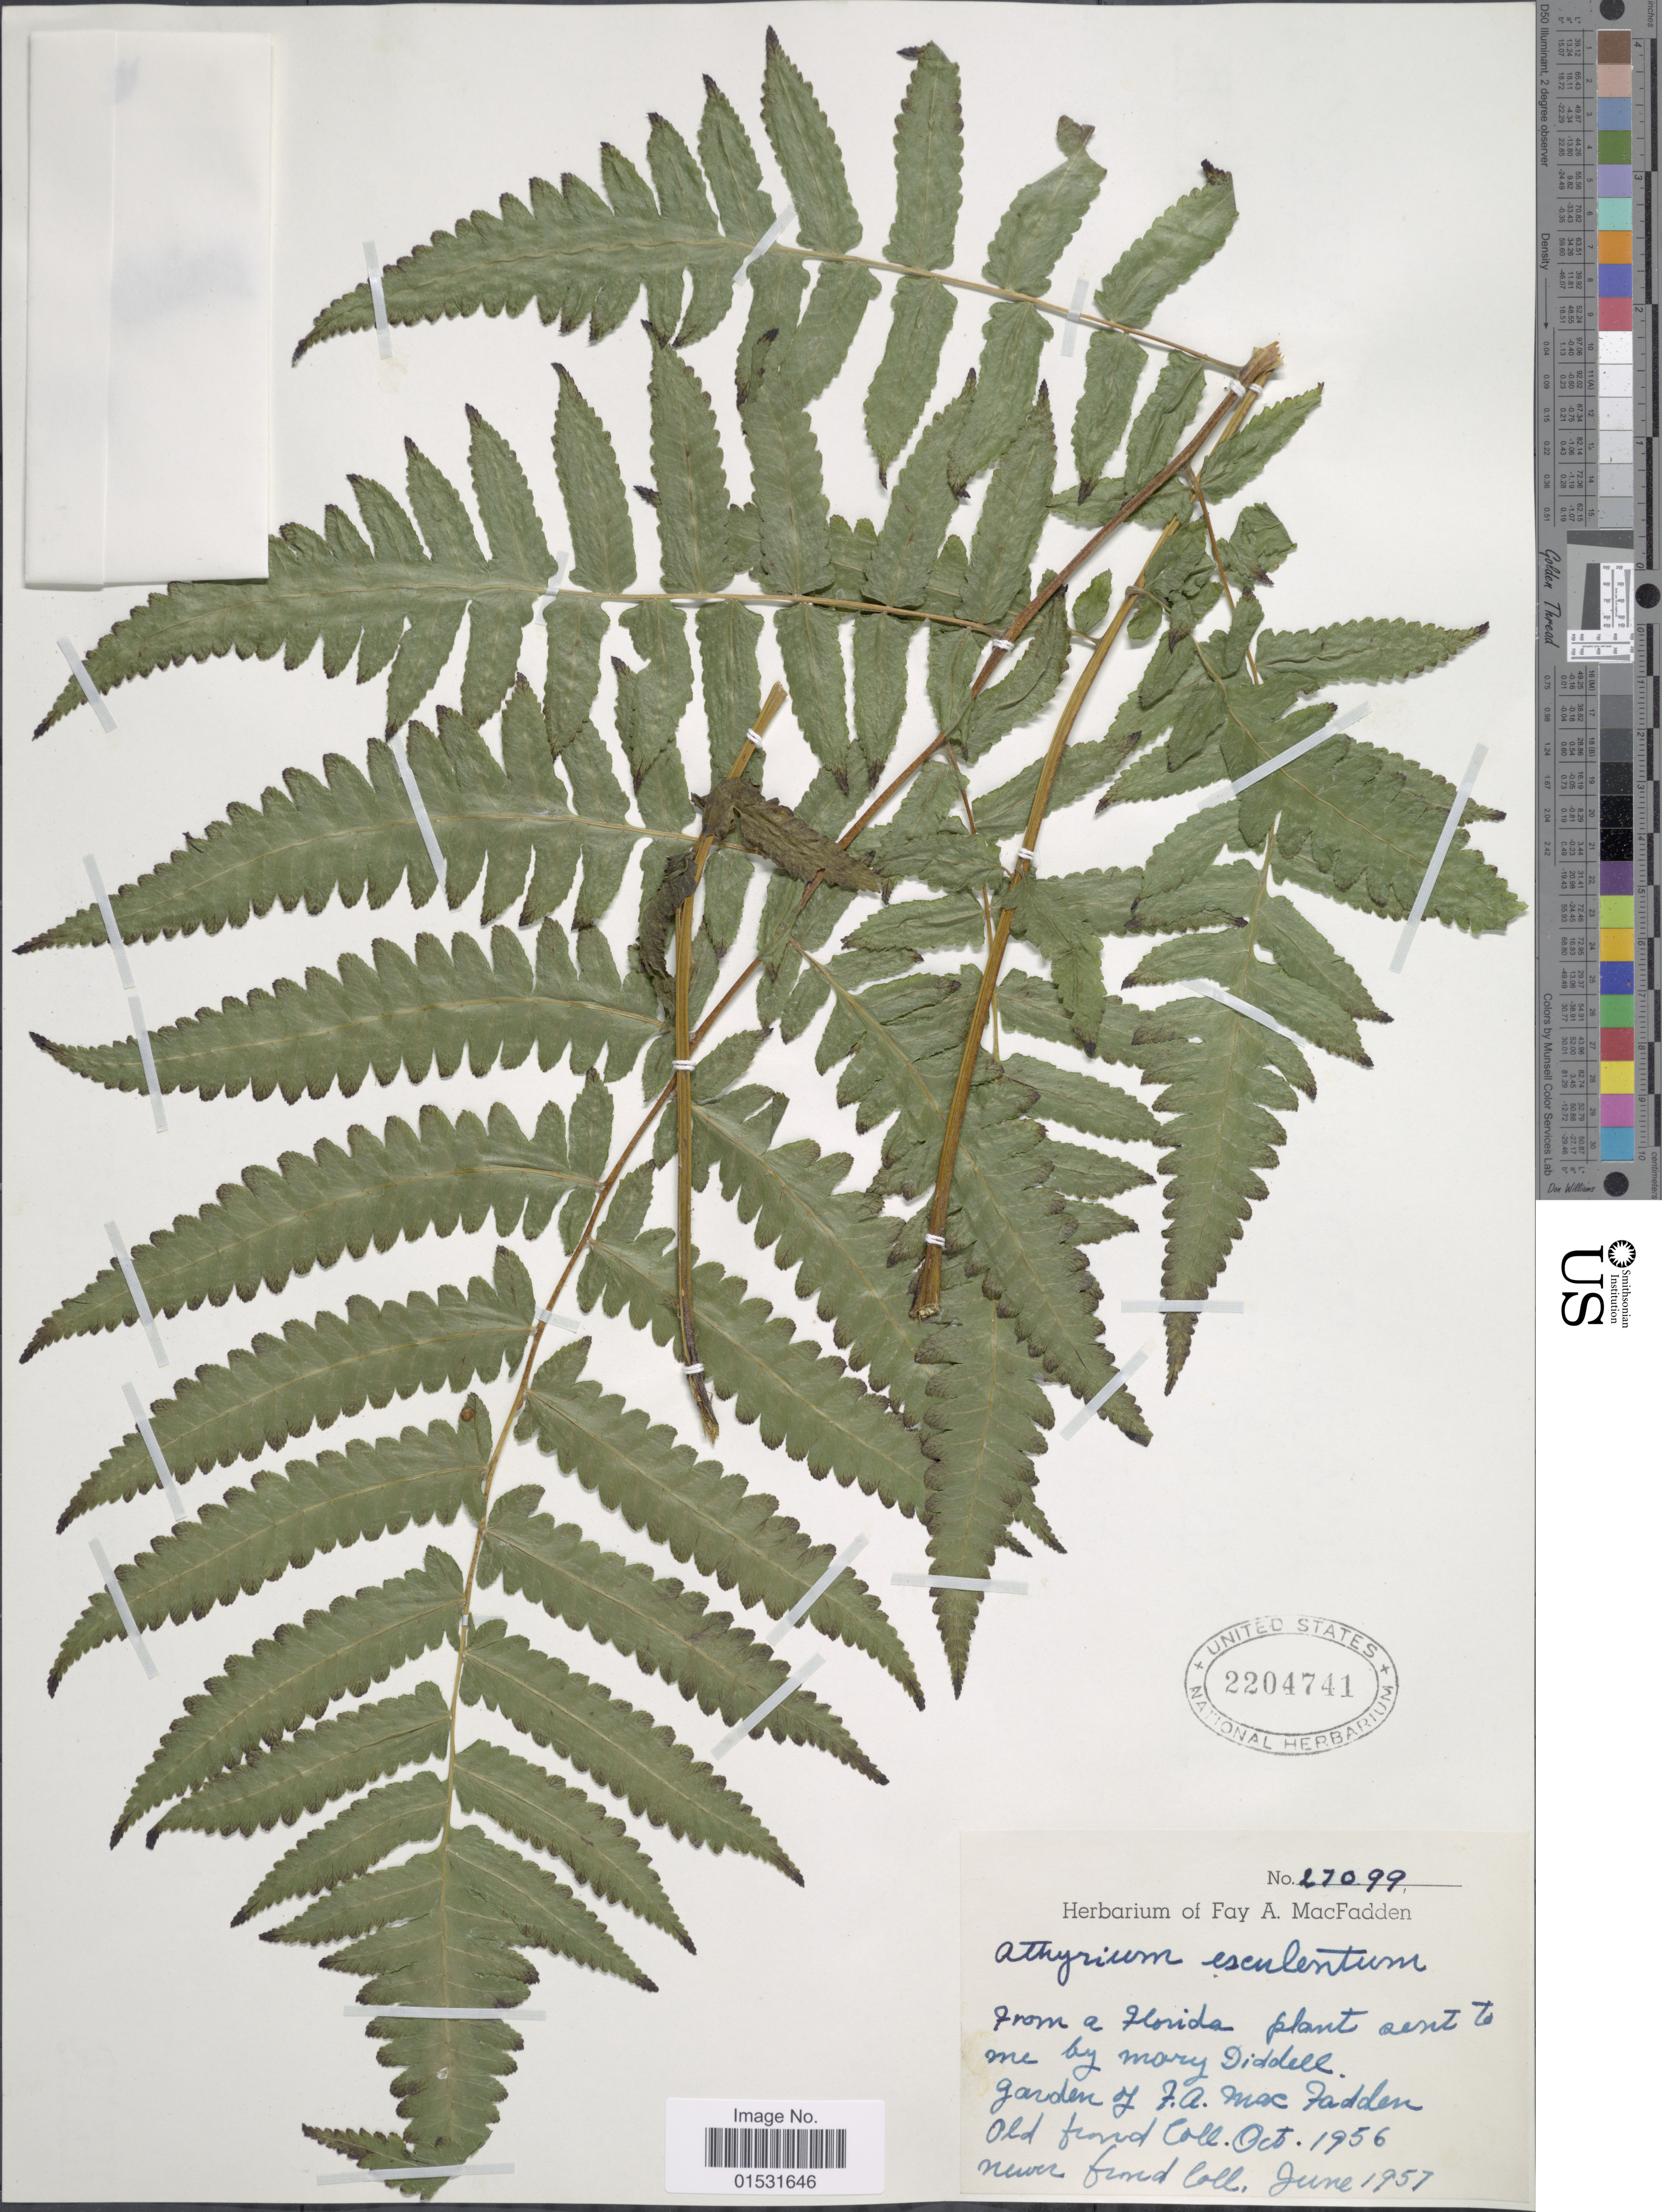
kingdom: Plantae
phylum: Tracheophyta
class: Polypodiopsida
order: Polypodiales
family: Athyriaceae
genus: Diplazium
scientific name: Diplazium esculentum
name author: (Retz.) Sw.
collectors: ex herb. Fay A. MacFadden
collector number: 27099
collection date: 1956-10/1957-06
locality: Garden of F.A. MacFadden.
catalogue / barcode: US 2204741